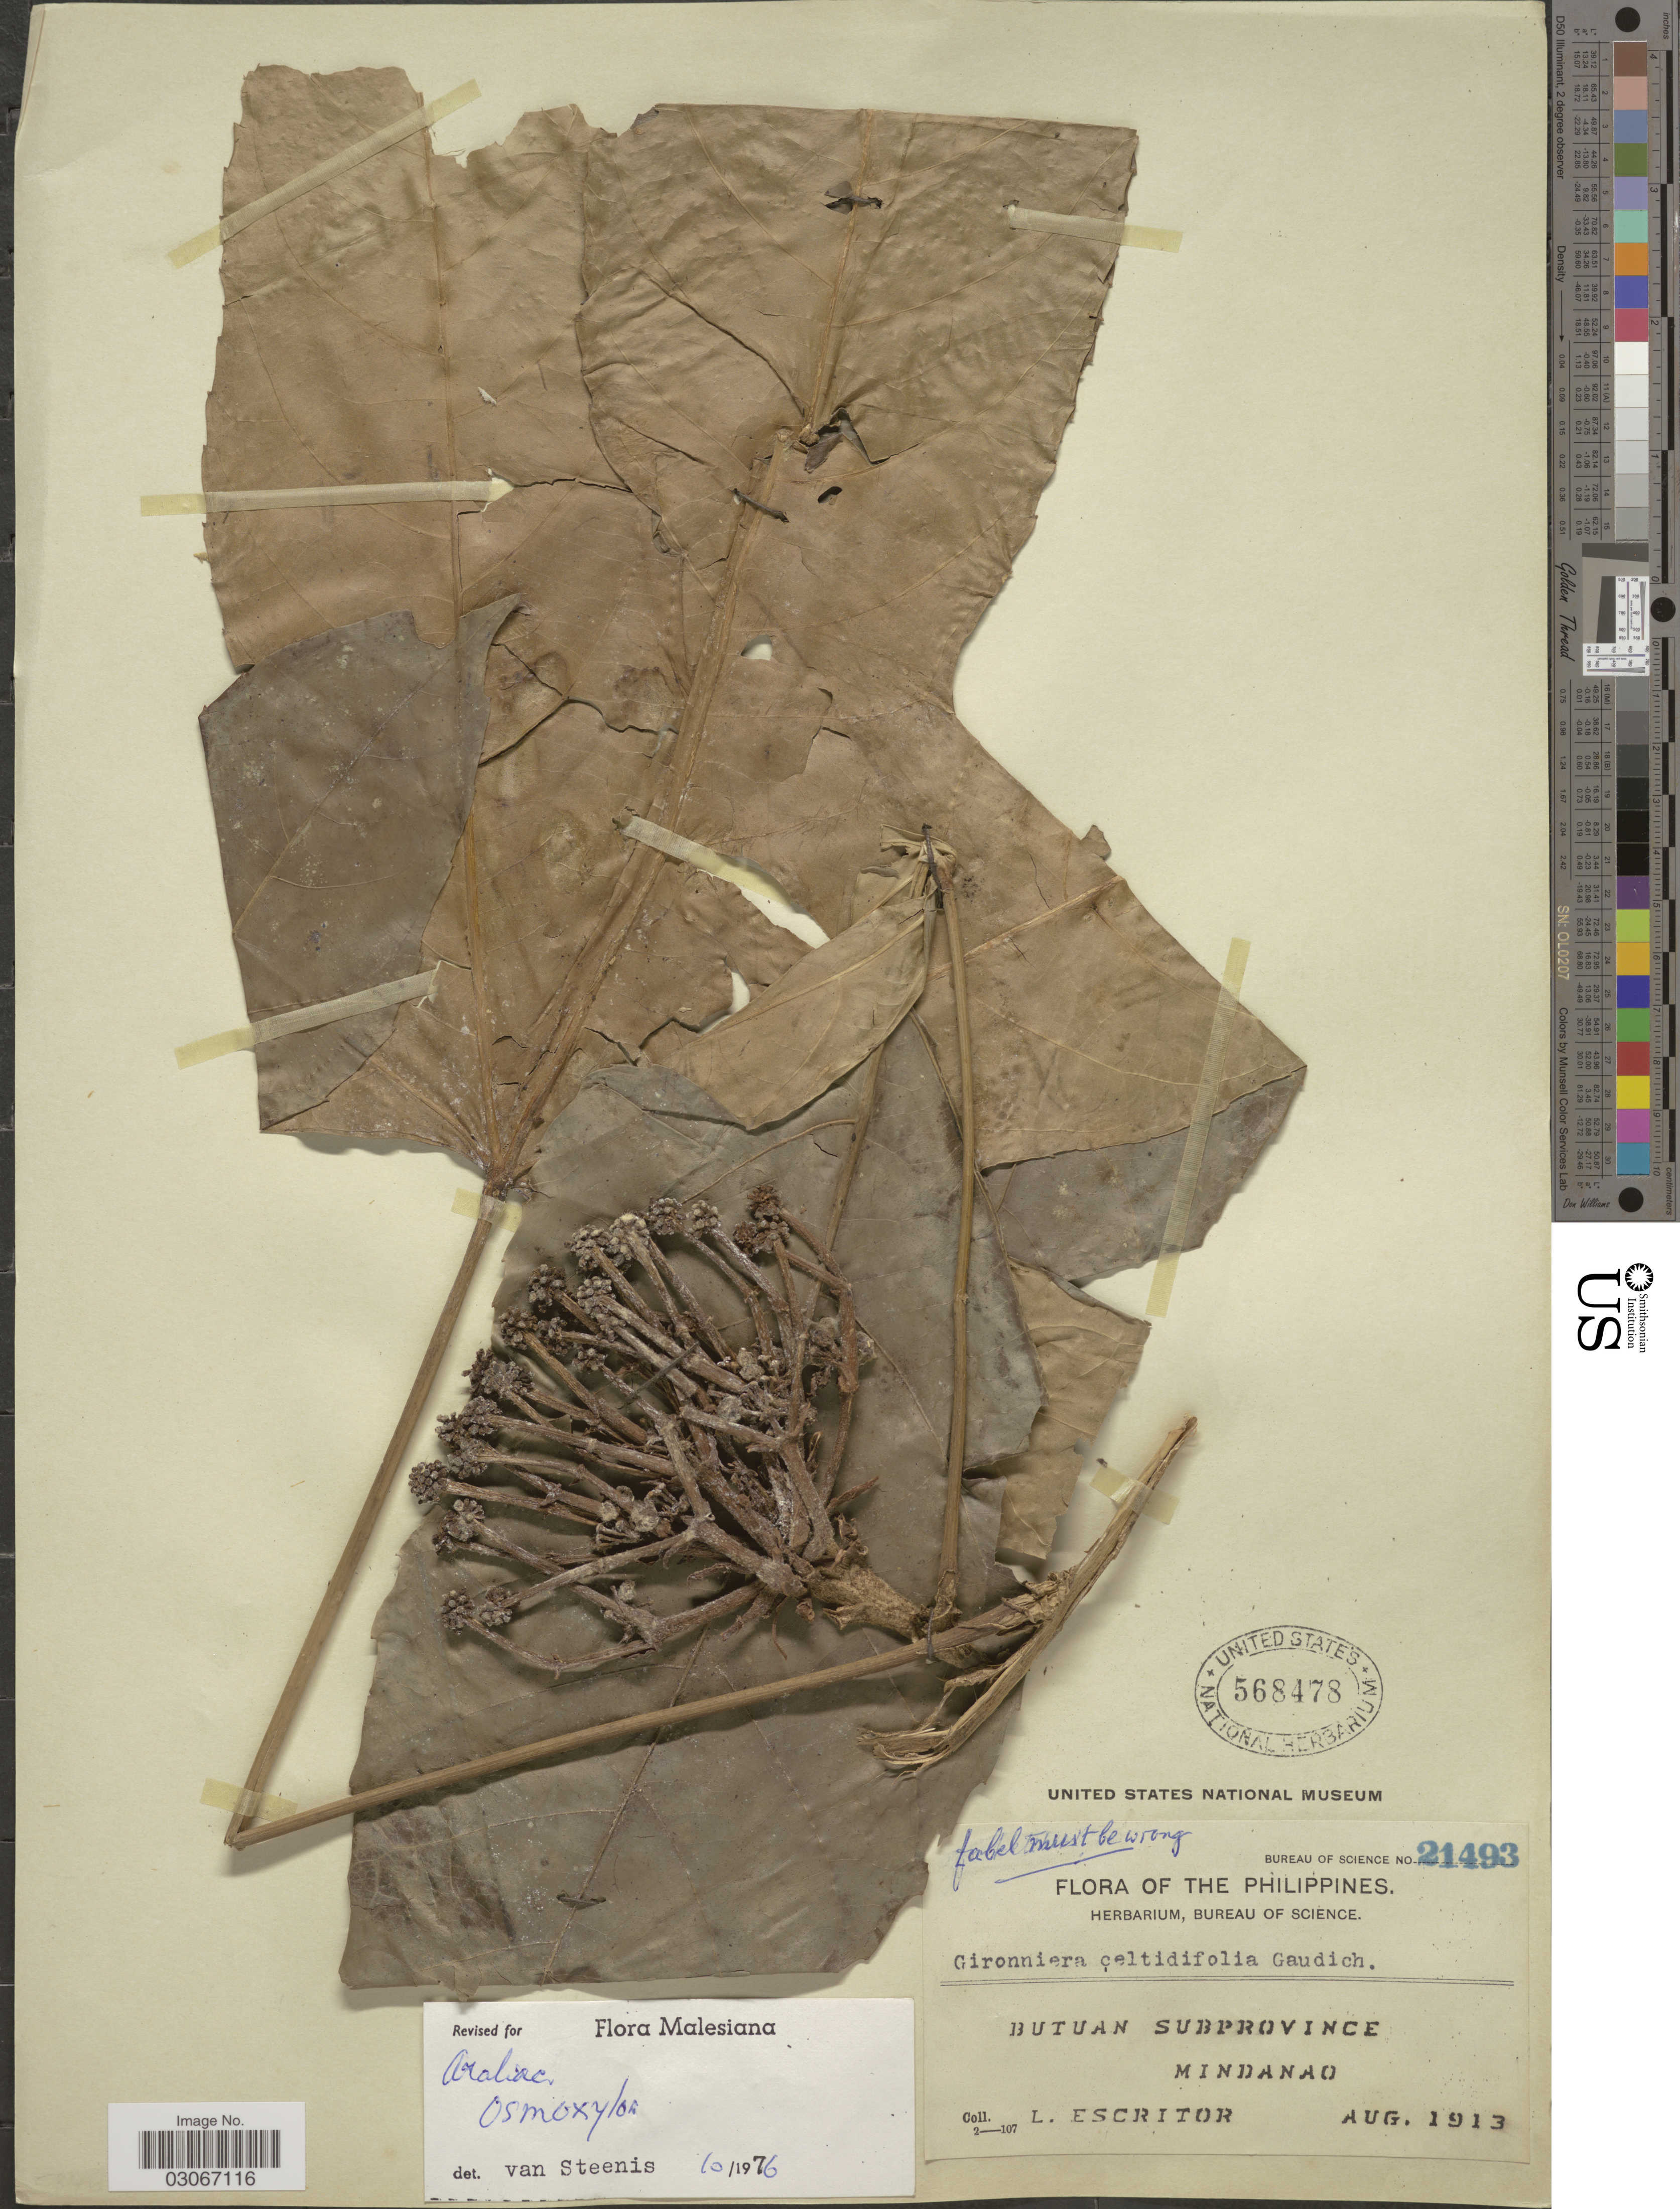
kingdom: Plantae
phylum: Tracheophyta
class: Magnoliopsida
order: Apiales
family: Araliaceae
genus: Osmoxylon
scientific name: Osmoxylon sp.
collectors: L. Escritor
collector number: Bureau of Science 21493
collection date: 1913-08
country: Philippines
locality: Butuan Subprovince. Mindanao.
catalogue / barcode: US 568478